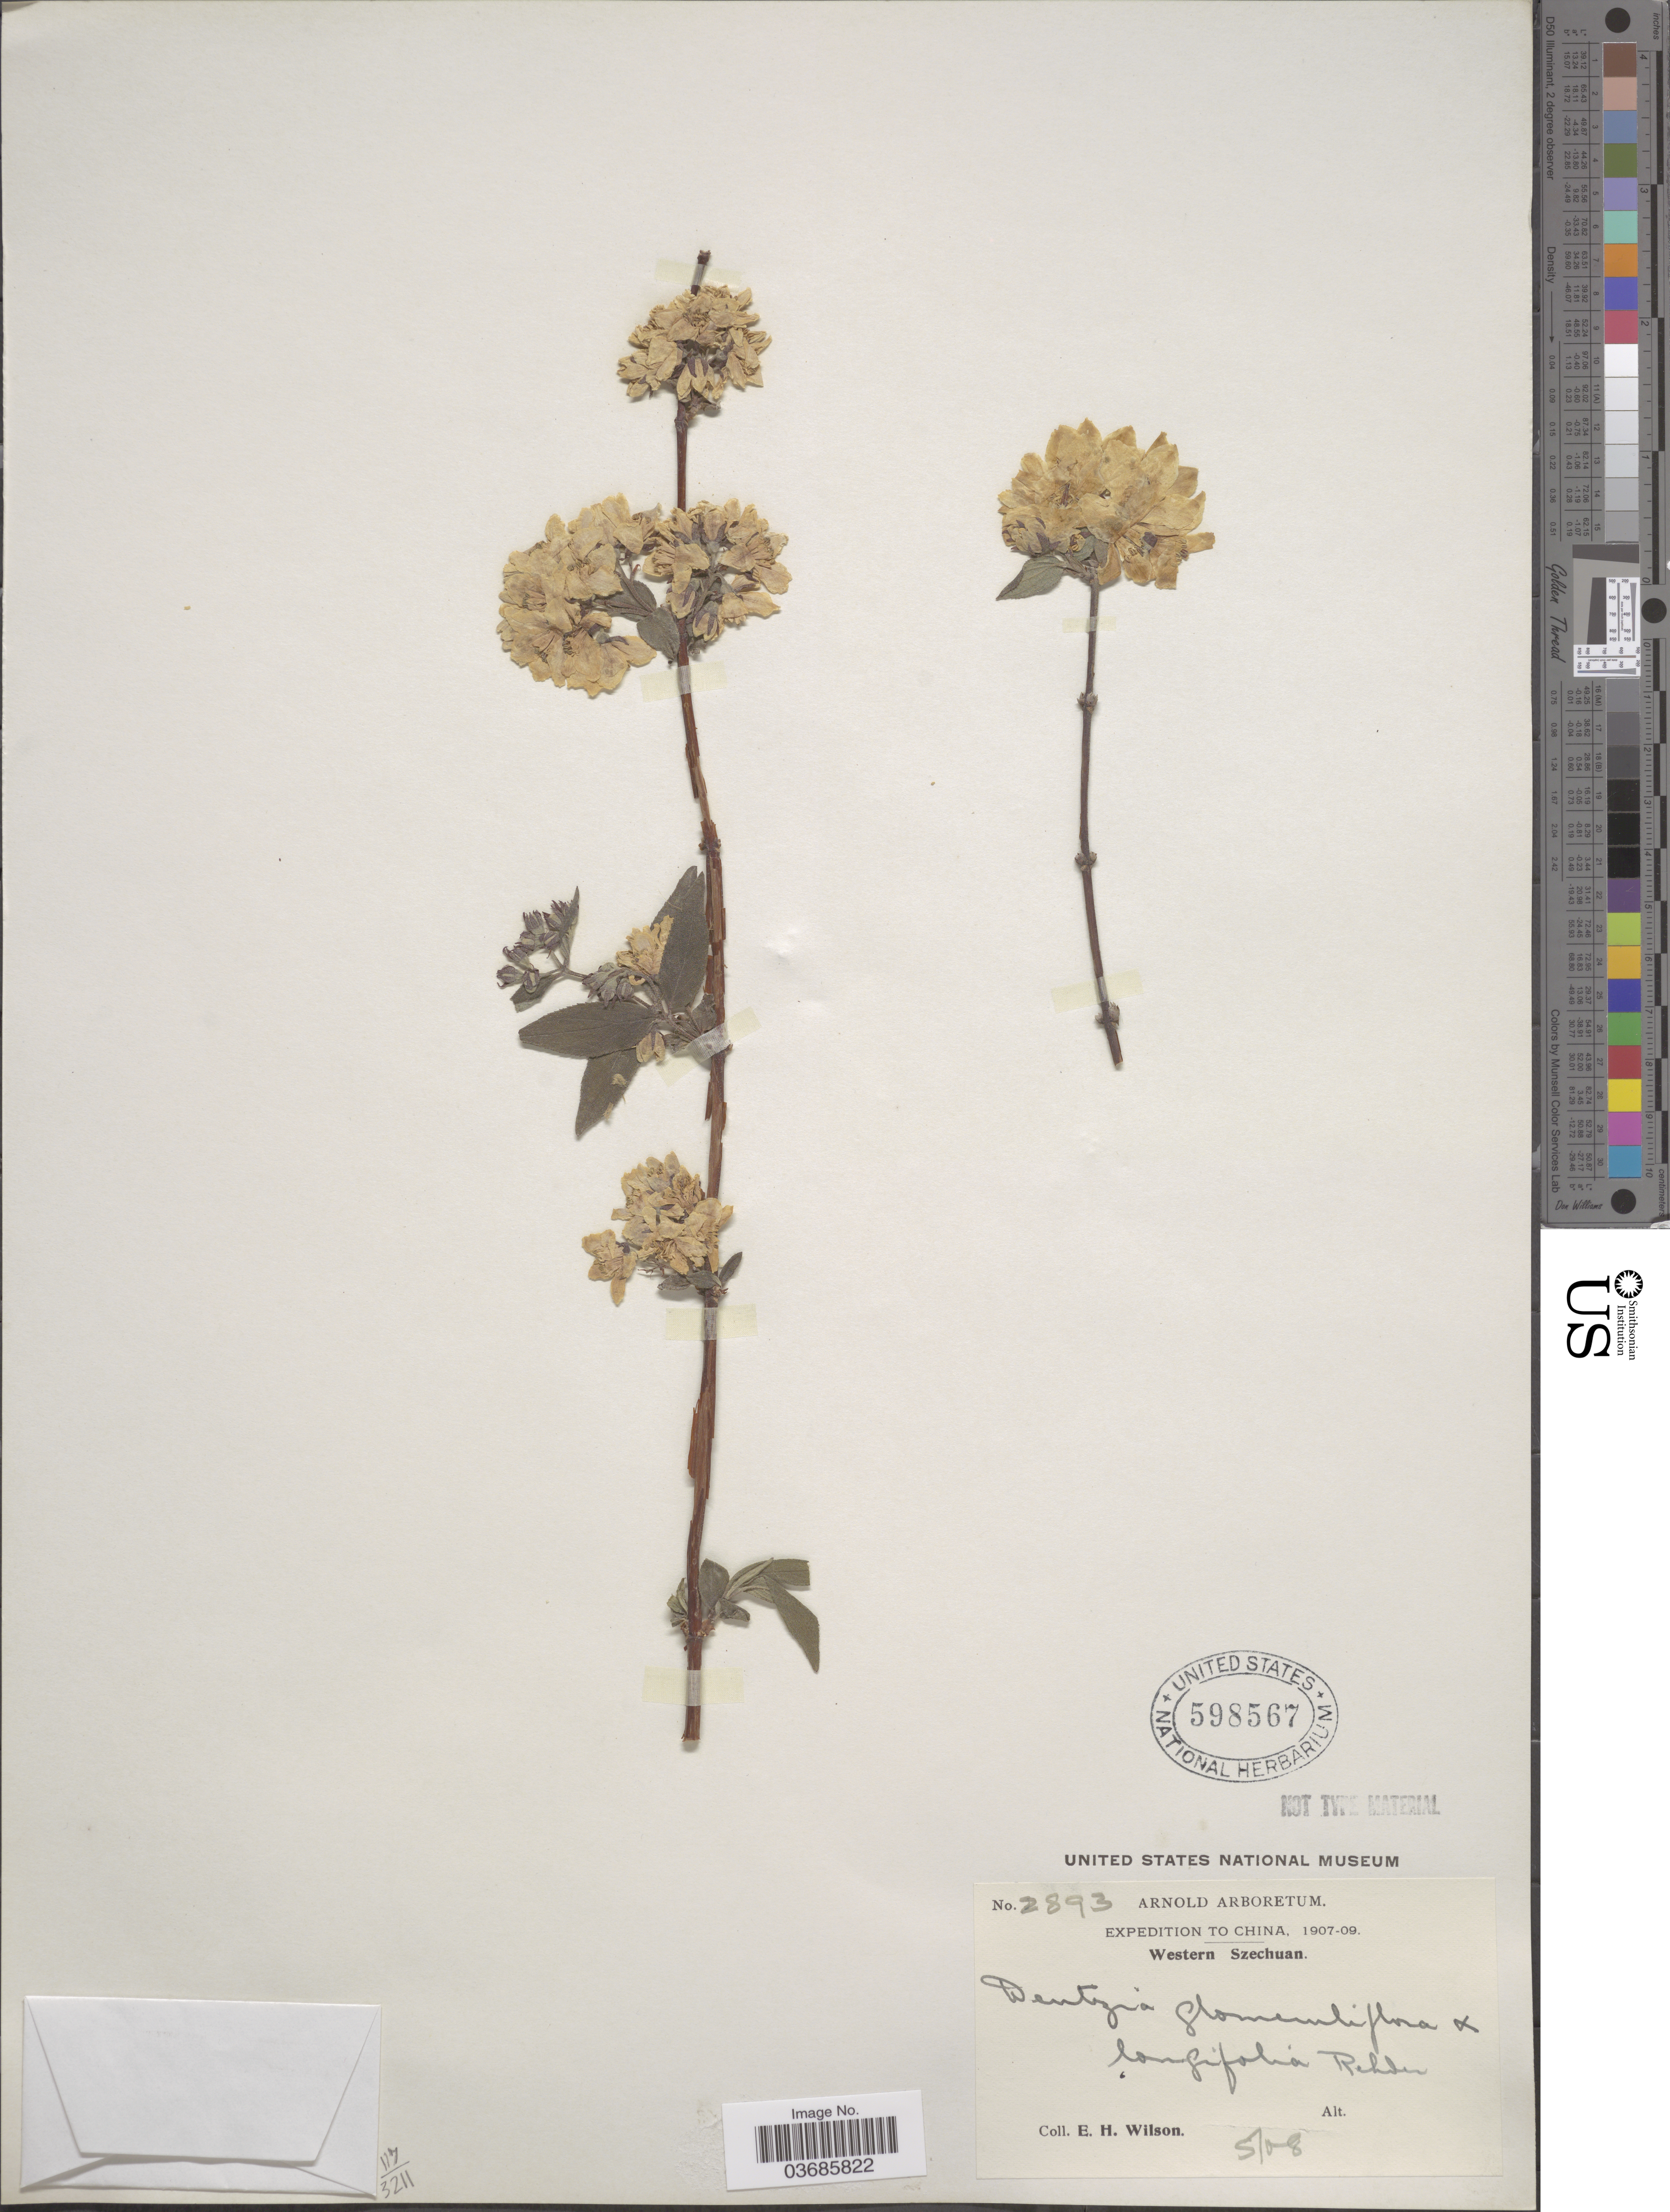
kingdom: Plantae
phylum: Tracheophyta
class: Magnoliopsida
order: Cornales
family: Hydrangeaceae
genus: Deutzia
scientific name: Deutzia glomeruliflora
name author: Franch.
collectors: E. Wilson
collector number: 2893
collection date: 1908-05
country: China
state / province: Sichuan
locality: Expedition to China, 1907-09. Western Szechuan.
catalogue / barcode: US 598567